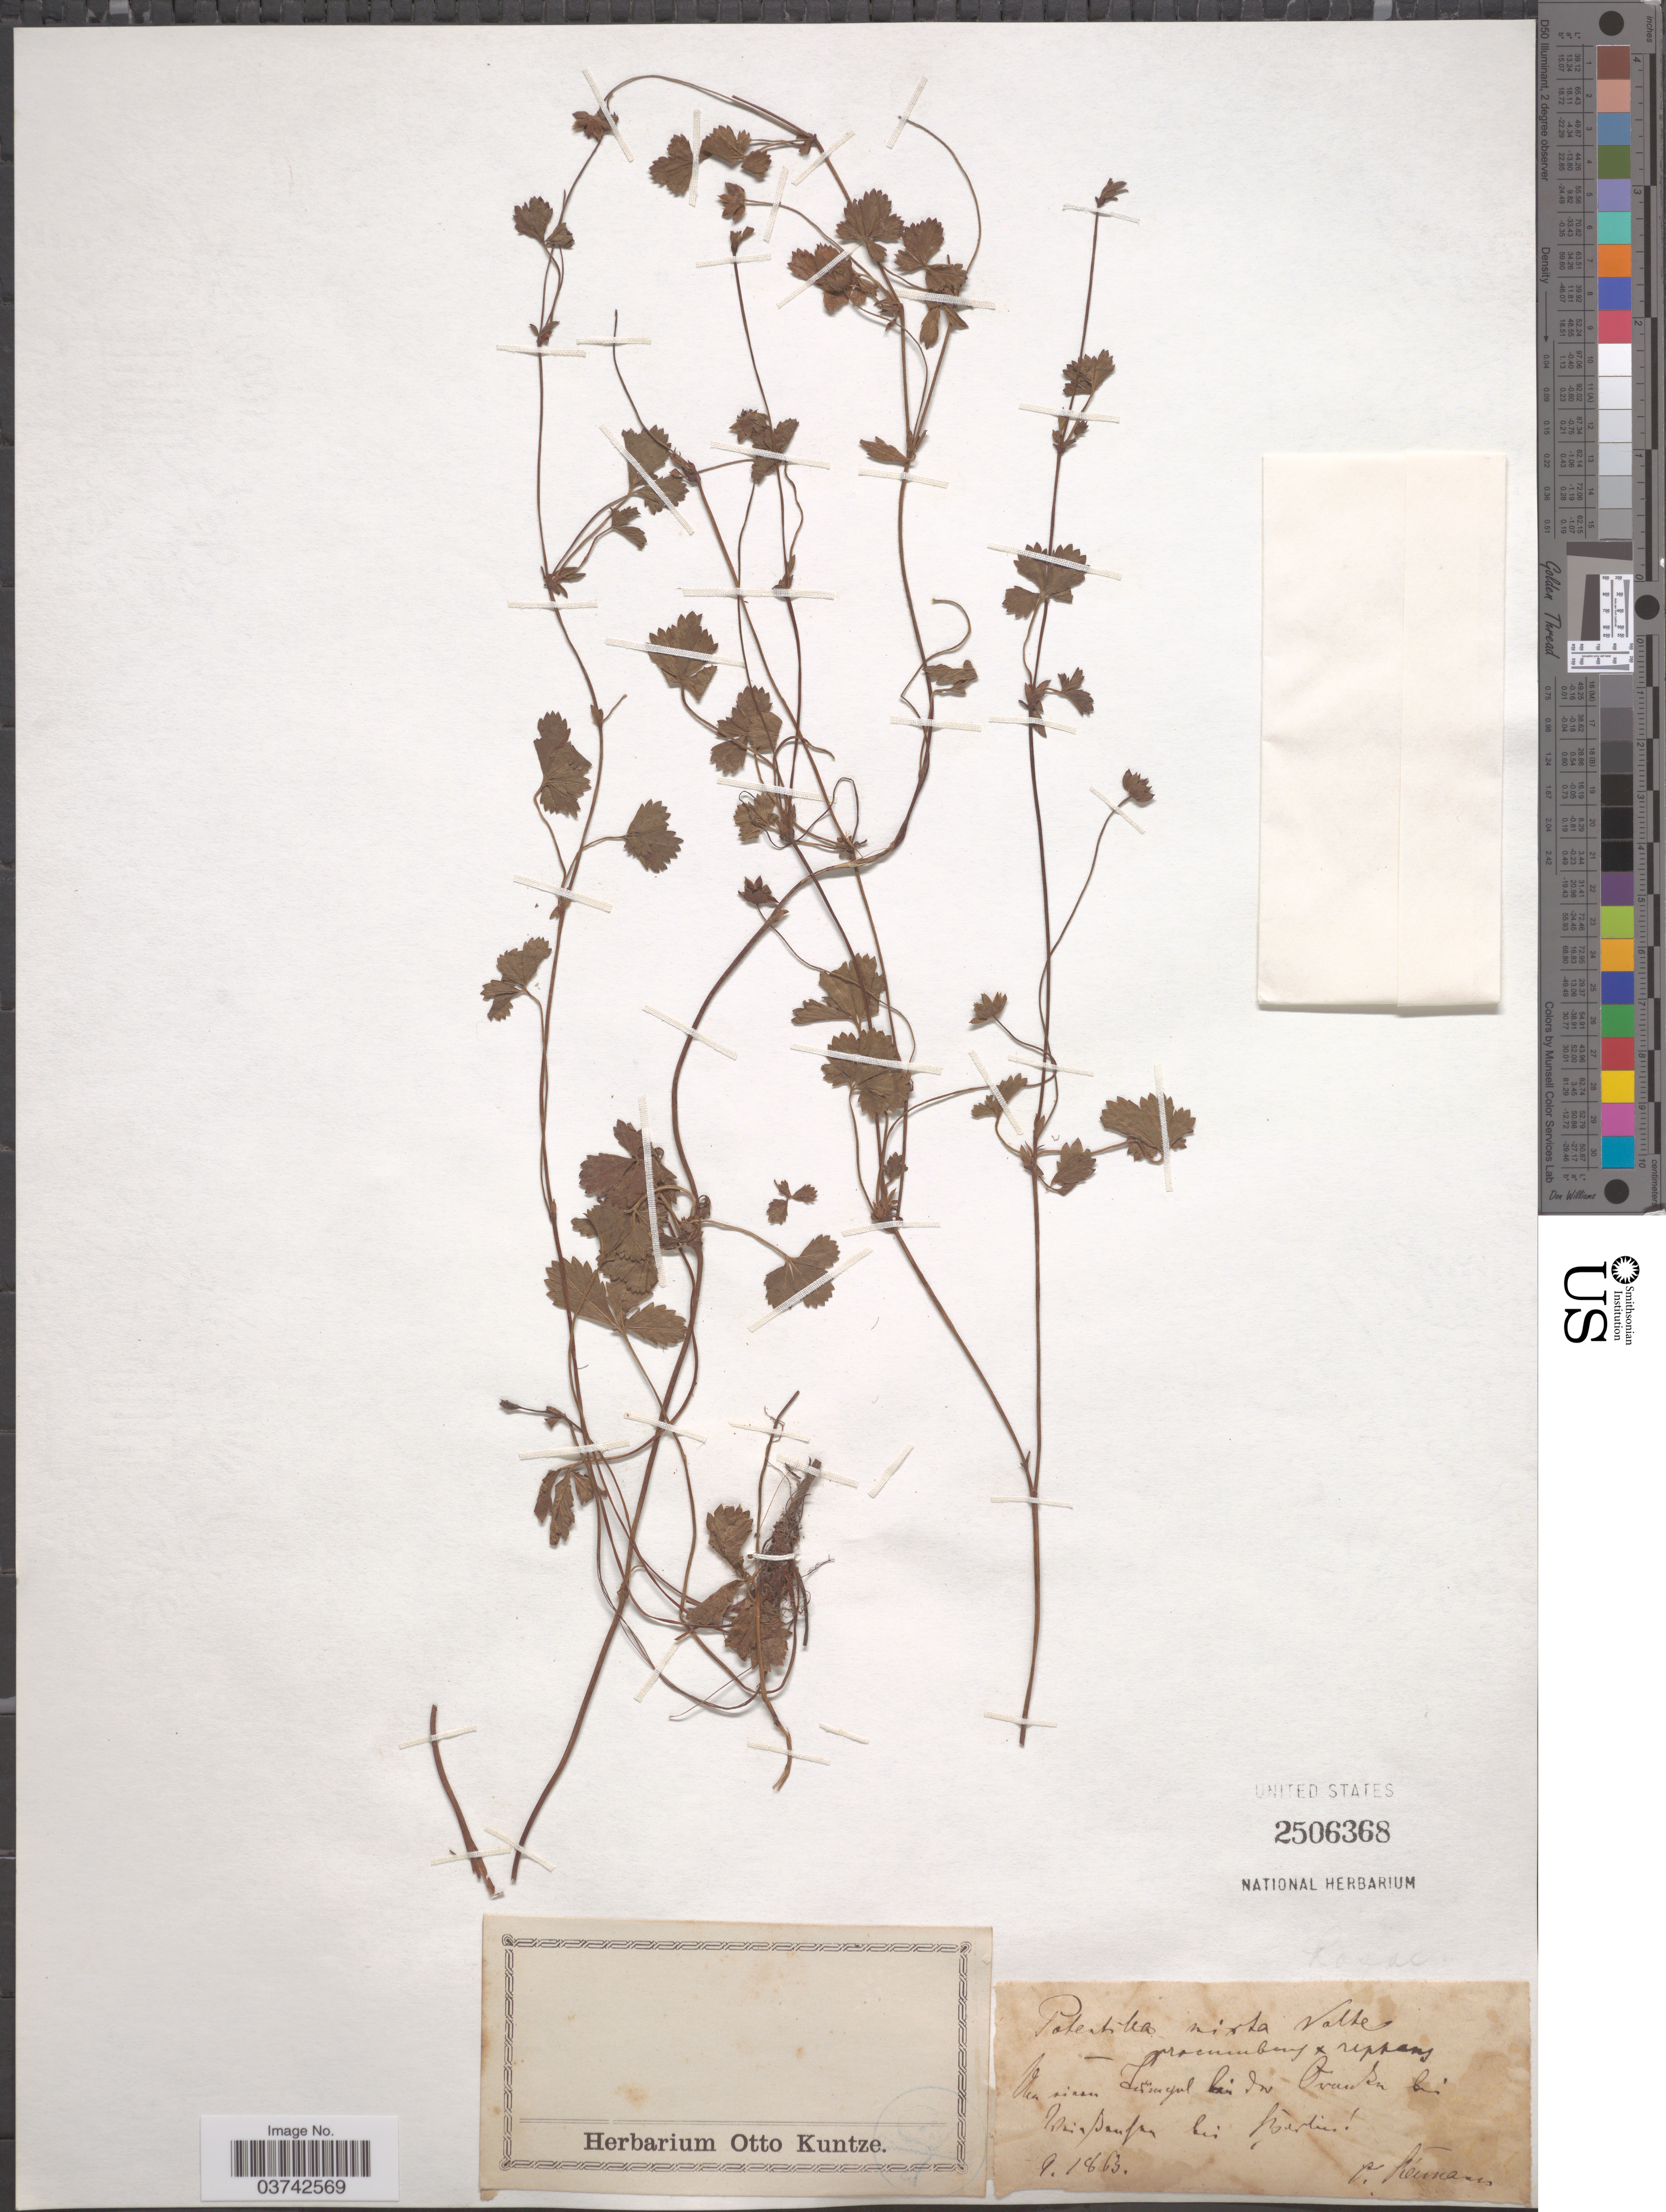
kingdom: Plantae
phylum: Tracheophyta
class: Magnoliopsida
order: Rosales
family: Rosaceae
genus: Potentilla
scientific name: Potentilla mixta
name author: Nolte ex W.D.J. Koch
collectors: C. Reimann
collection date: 1863-09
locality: [illegible text] bai Bèrlin[interpreted].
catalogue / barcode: US 2506368